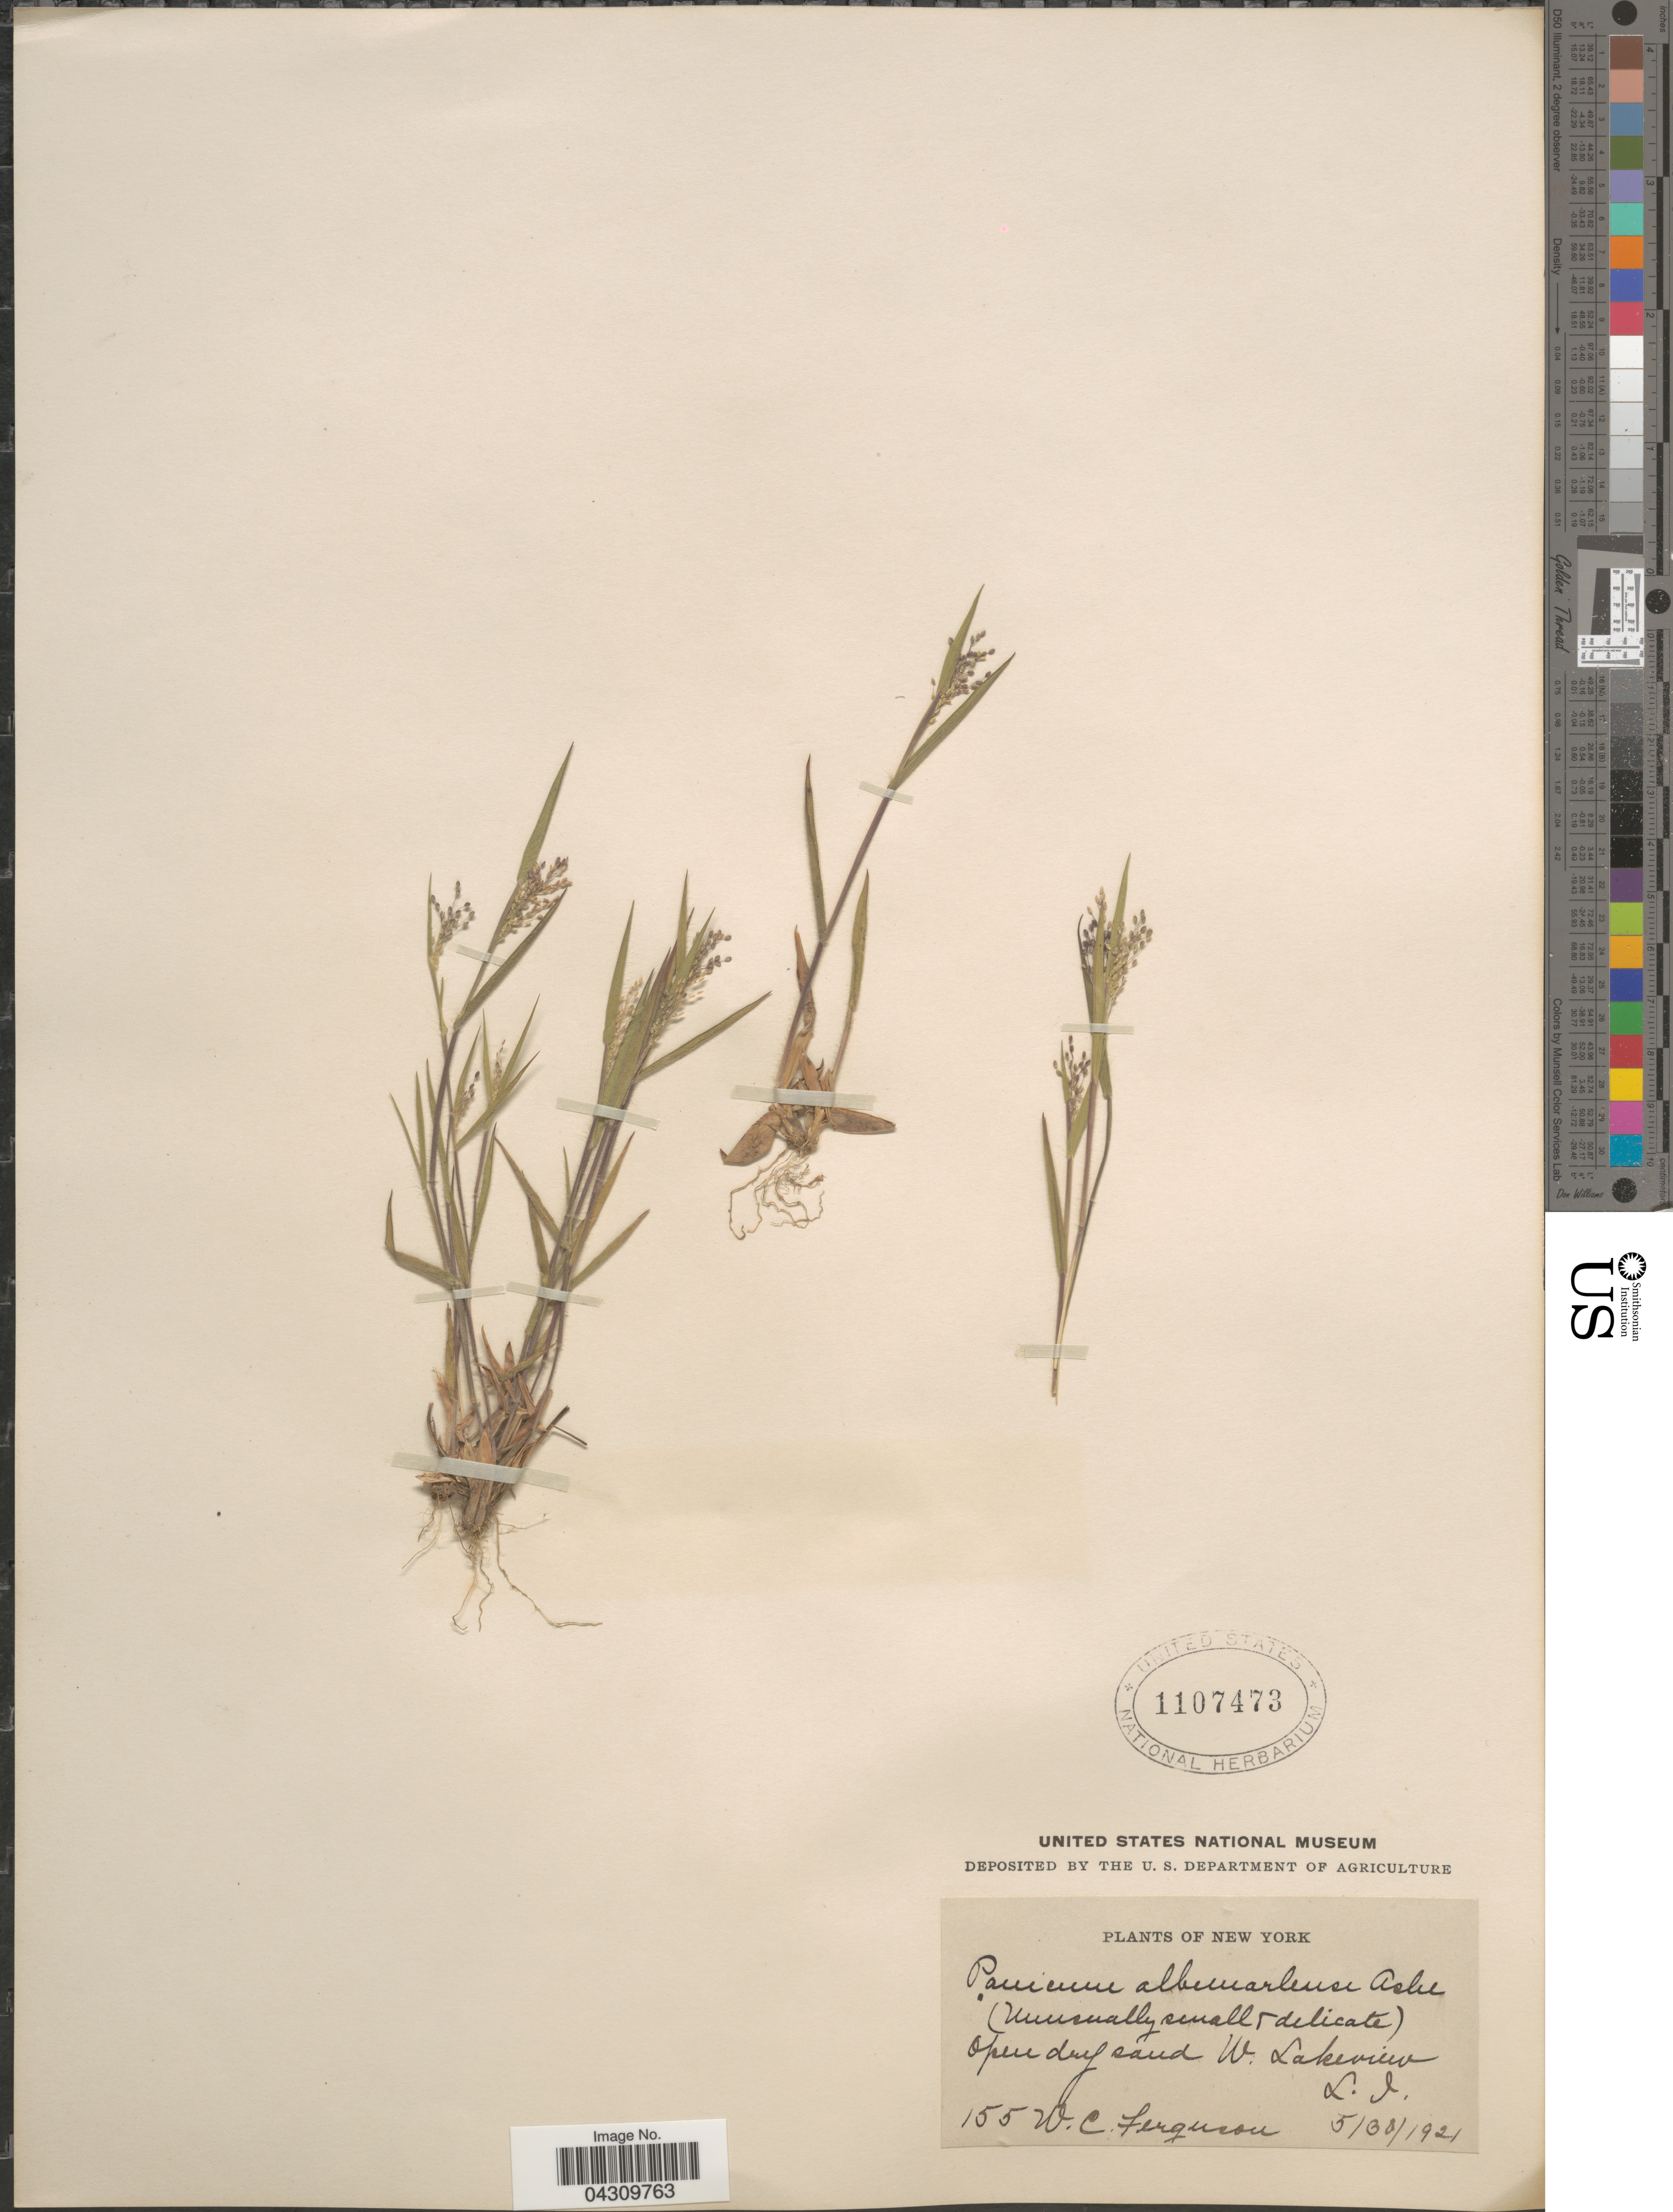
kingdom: Plantae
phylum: Tracheophyta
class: Liliopsida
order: Poales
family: Poaceae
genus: Dichanthelium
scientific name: Dichanthelium acuminatum var. acuminatum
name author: (Sw.) Gould & C.A. Clark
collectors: W. Ferguson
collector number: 155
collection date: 1921-05-30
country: United States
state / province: New York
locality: Open dry sand W. Lakeview. L. I.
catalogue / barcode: US 1107473